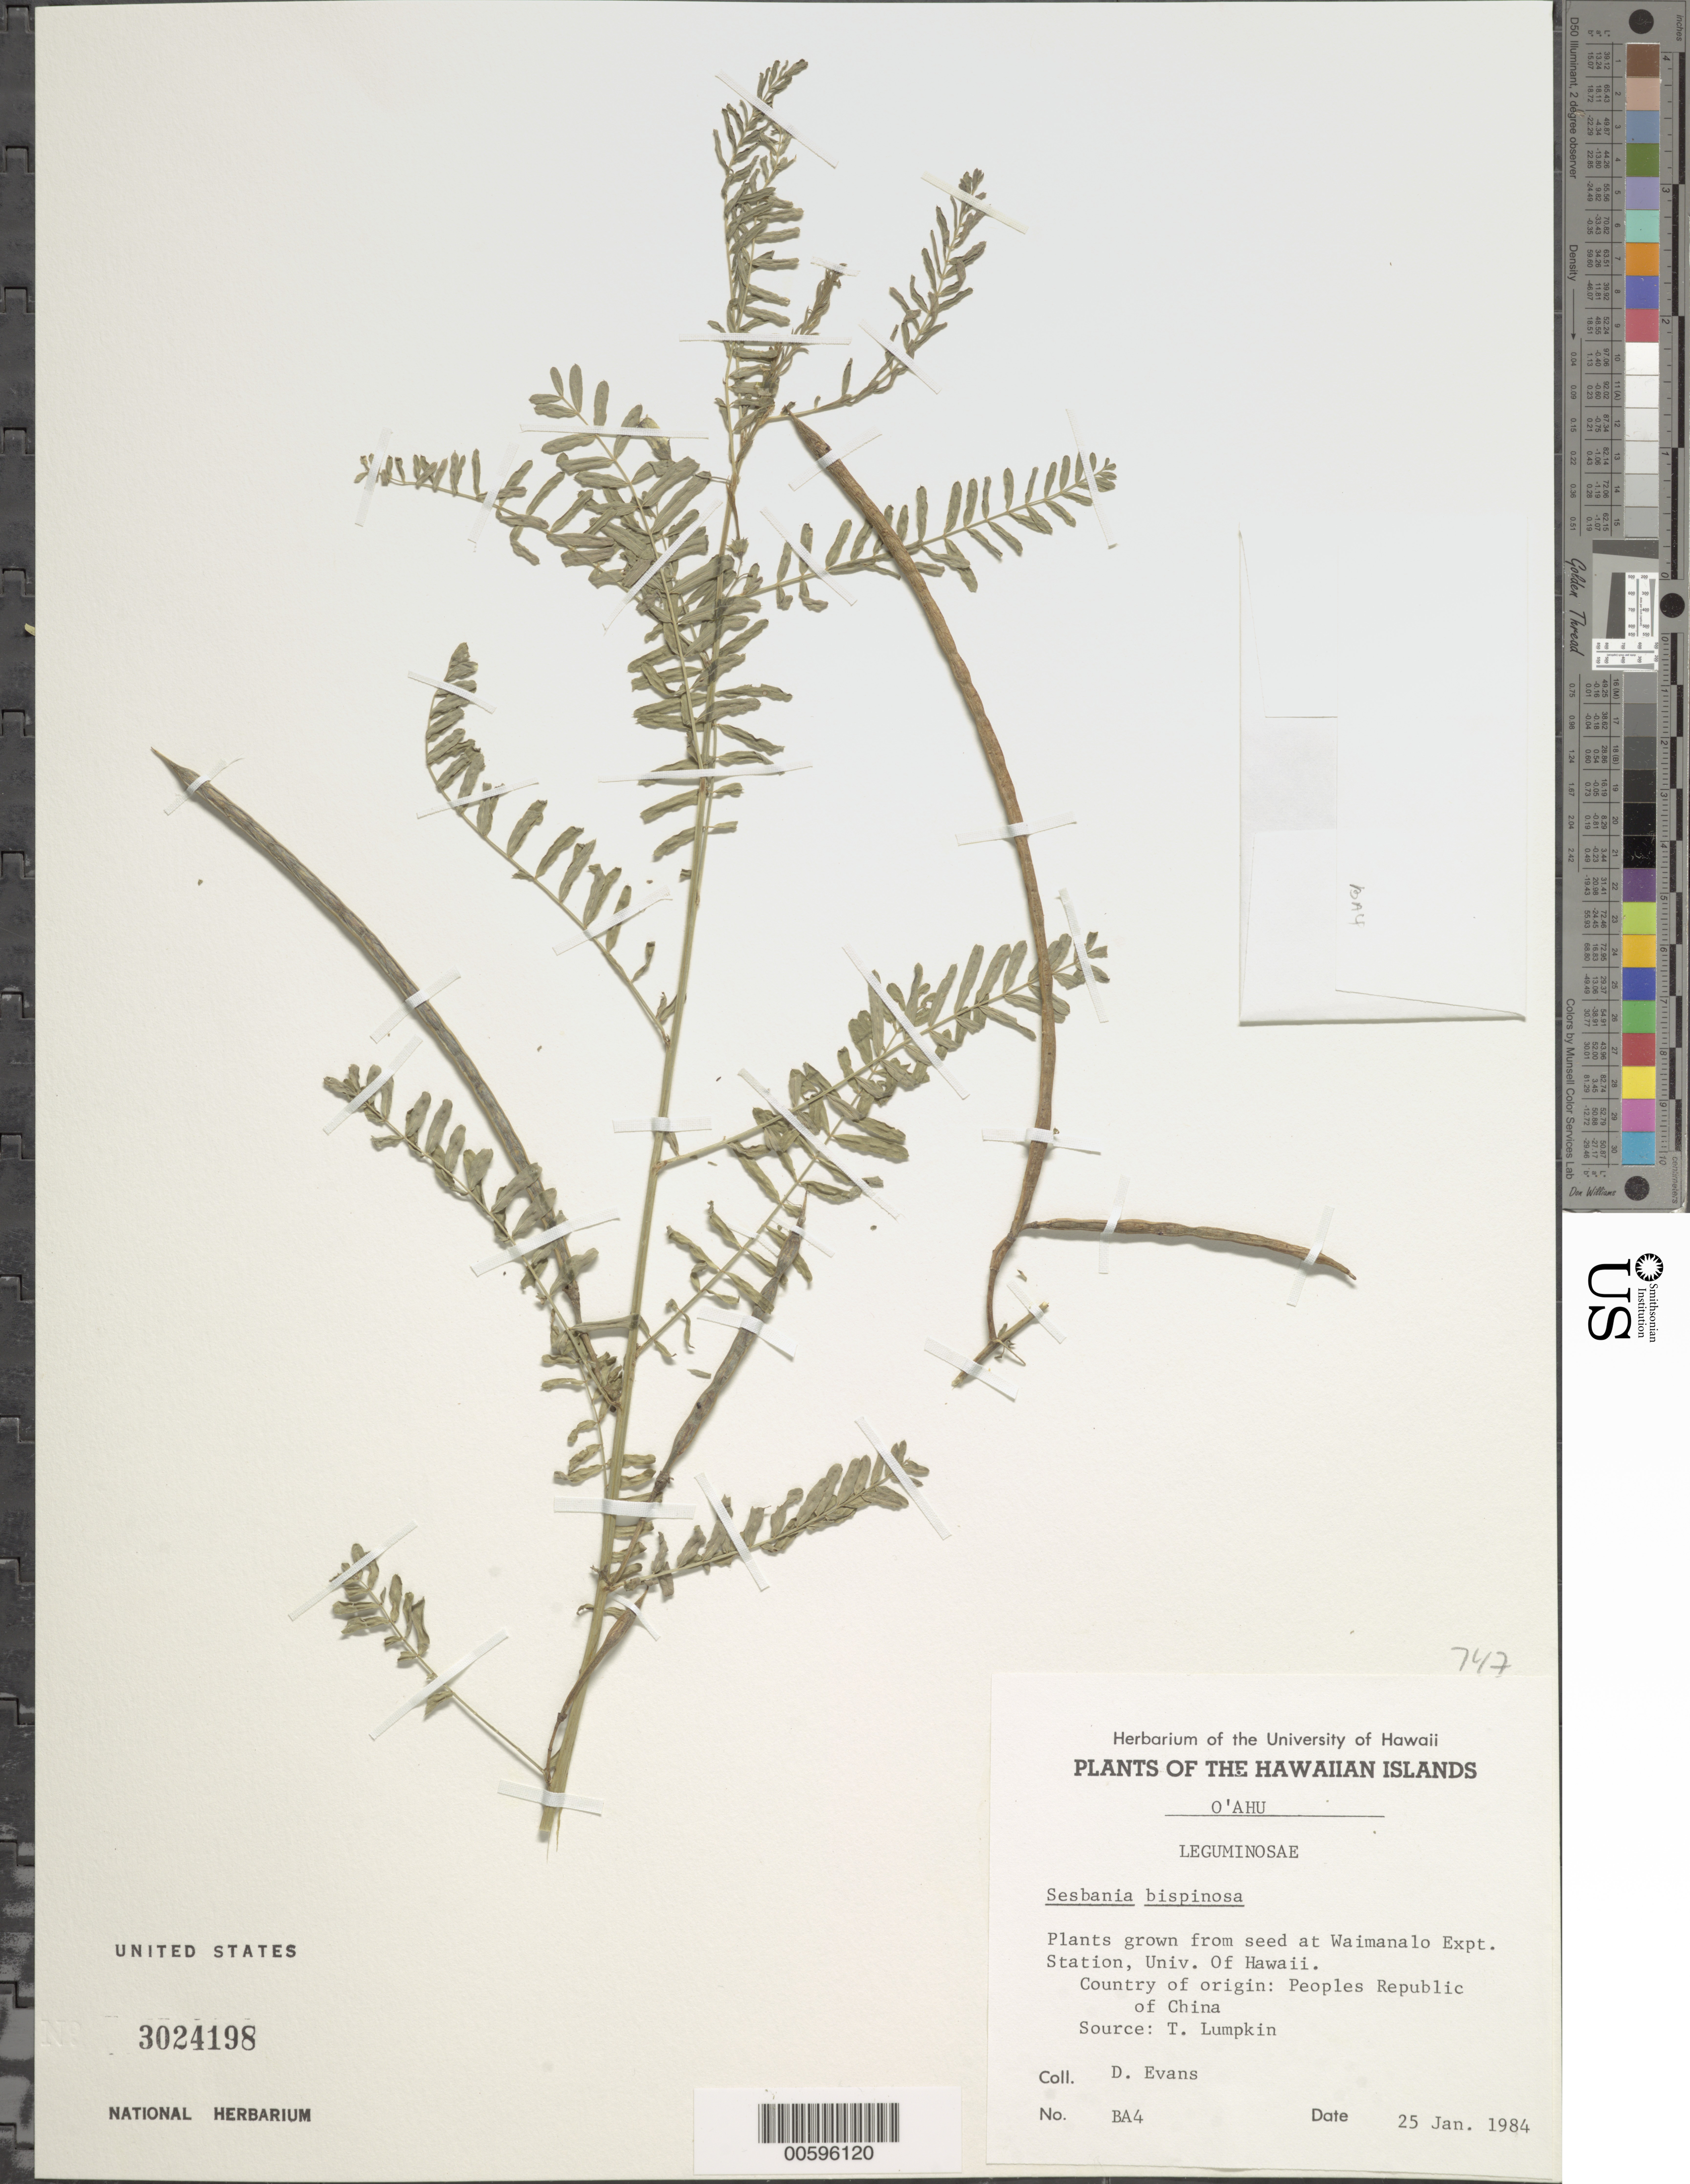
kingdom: Plantae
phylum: Tracheophyta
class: Magnoliopsida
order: Fabales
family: Fabaceae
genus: Sesbania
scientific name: Sesbania bispinosa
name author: (Jacq.) Steud.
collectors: D. Evans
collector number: BA4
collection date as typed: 25 Jan 1984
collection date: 1984-01-25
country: United States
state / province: Hawaii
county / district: Honolulu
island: Oahu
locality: Waimanalo Expt. Station, Univ. of HI.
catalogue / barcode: US 3024198